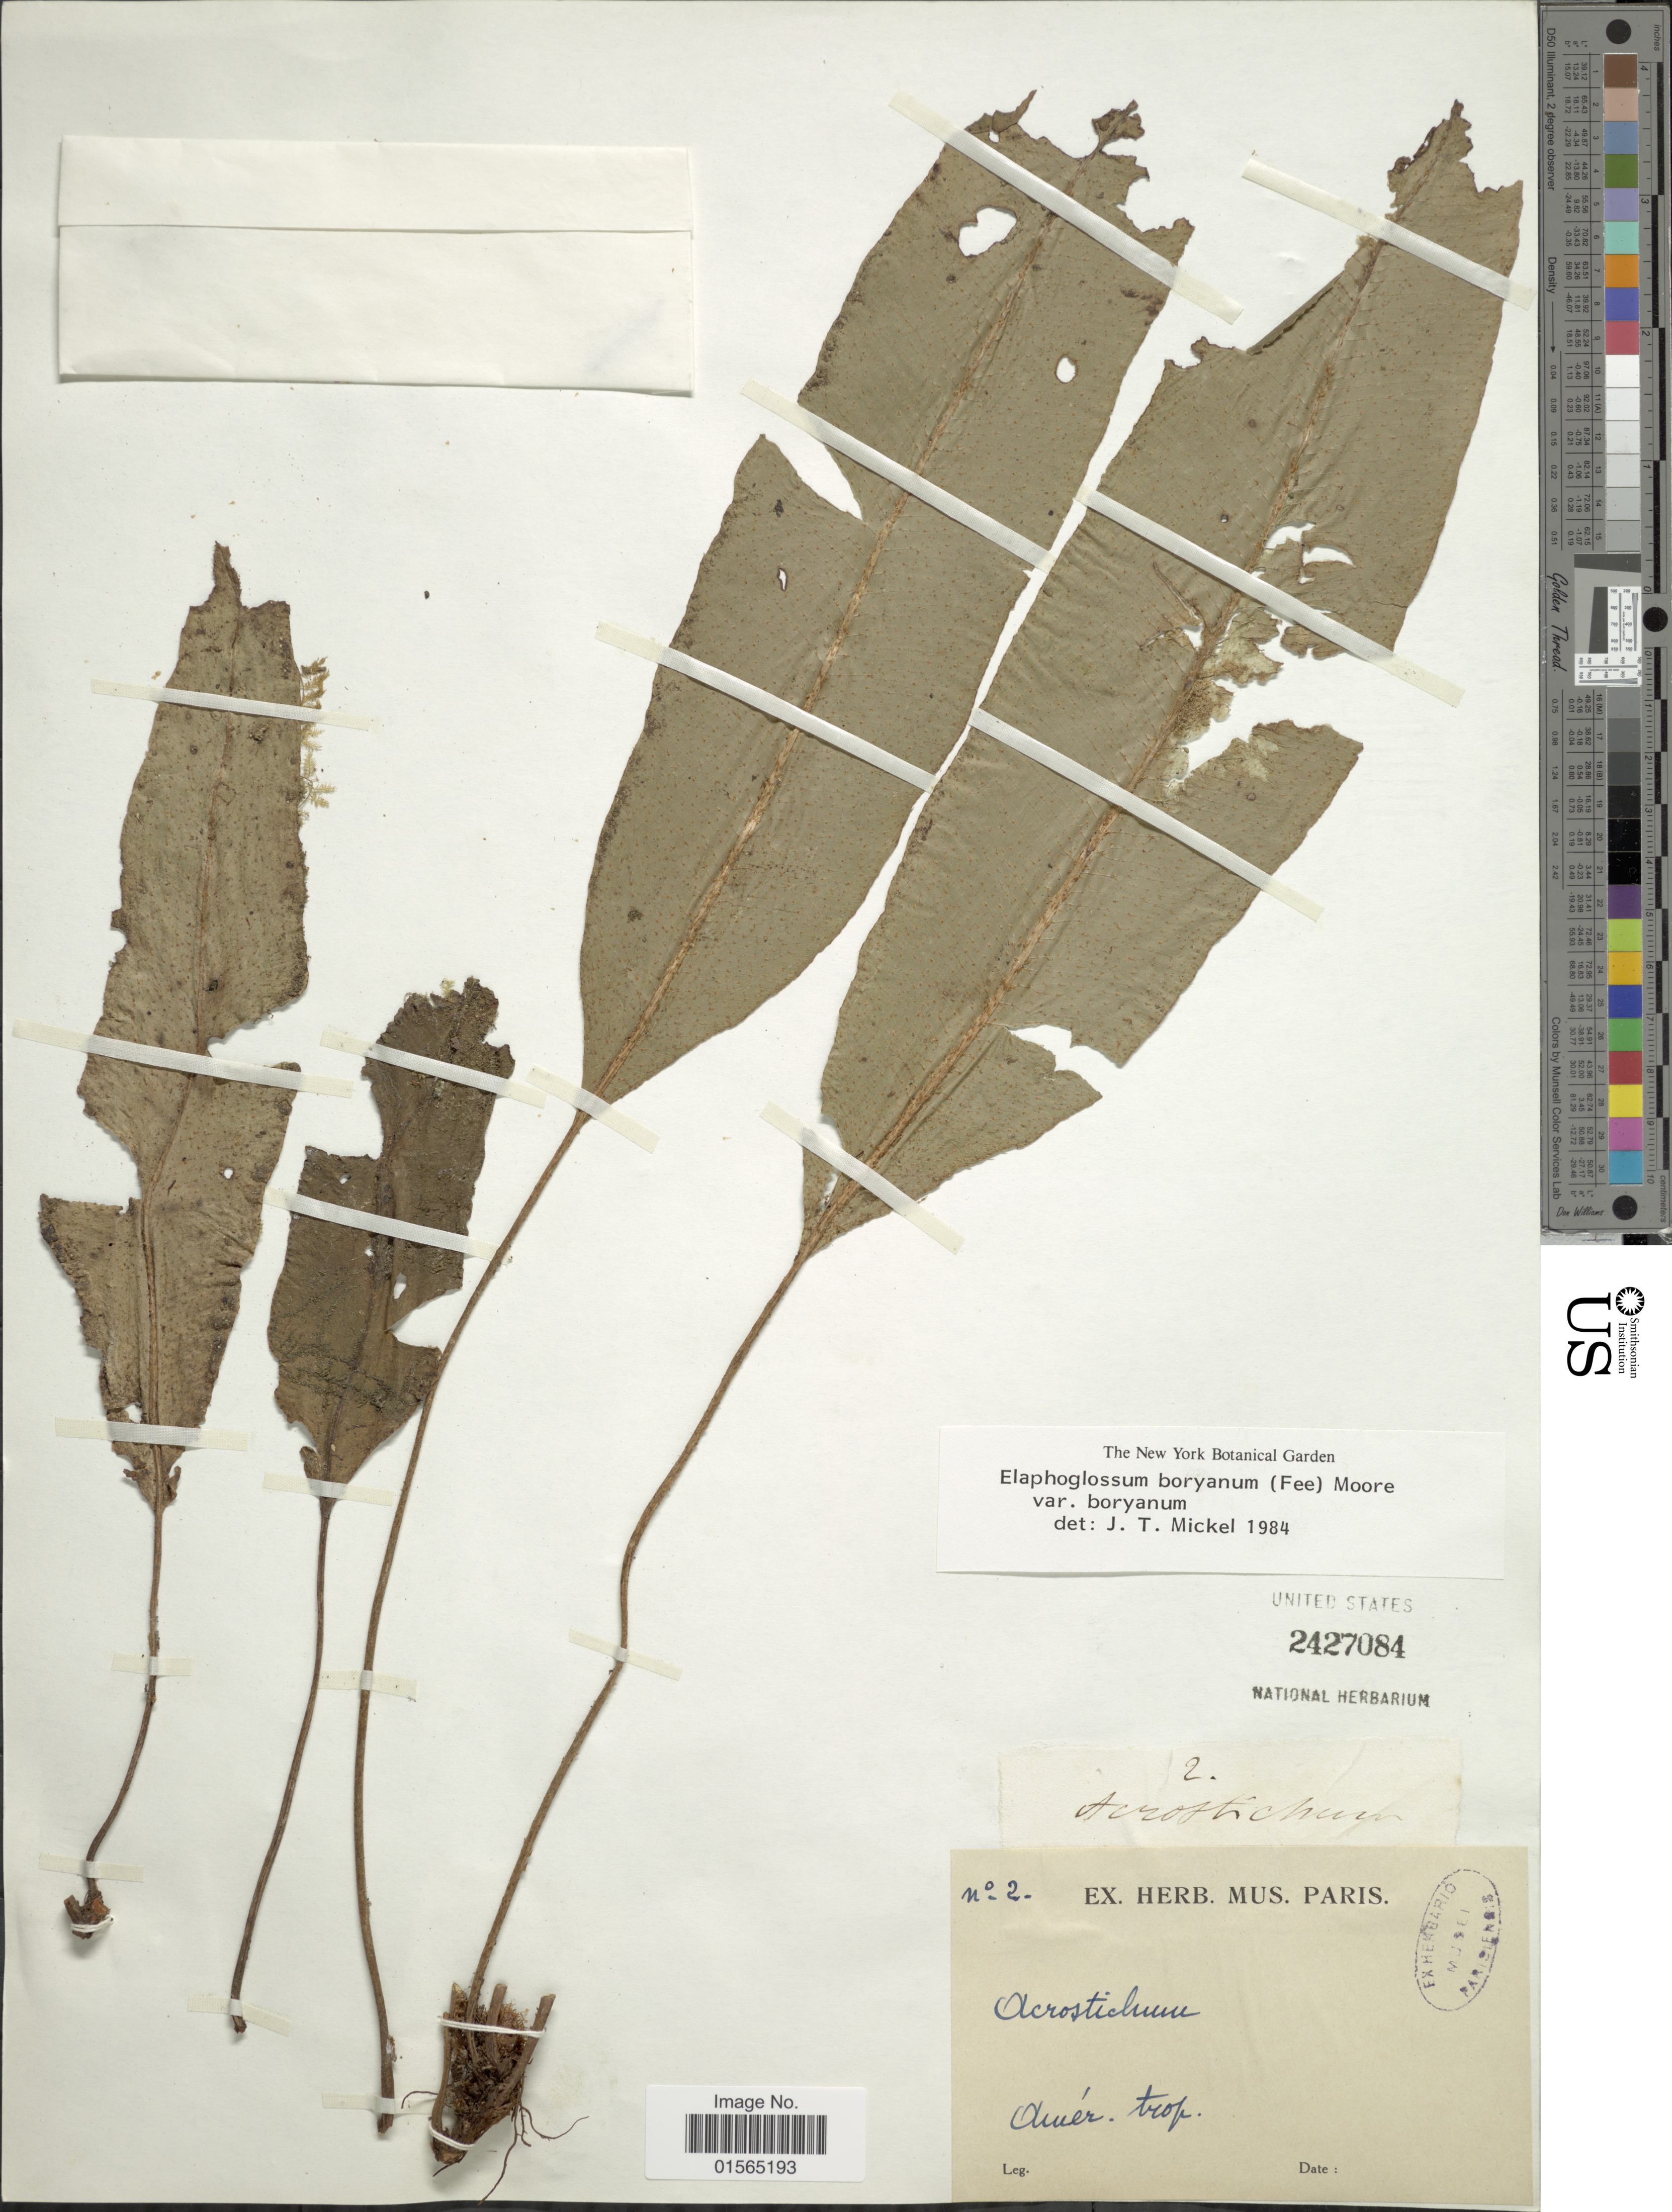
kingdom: Plantae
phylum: Tracheophyta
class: Polypodiopsida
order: Polypodiales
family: Dryopteridaceae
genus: Elaphoglossum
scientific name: Elaphoglossum boryanum var. boryanum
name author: (Fée) T. Moore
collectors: ex herb. Mus. Paris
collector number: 2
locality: Amer. Trop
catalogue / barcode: US 2427084